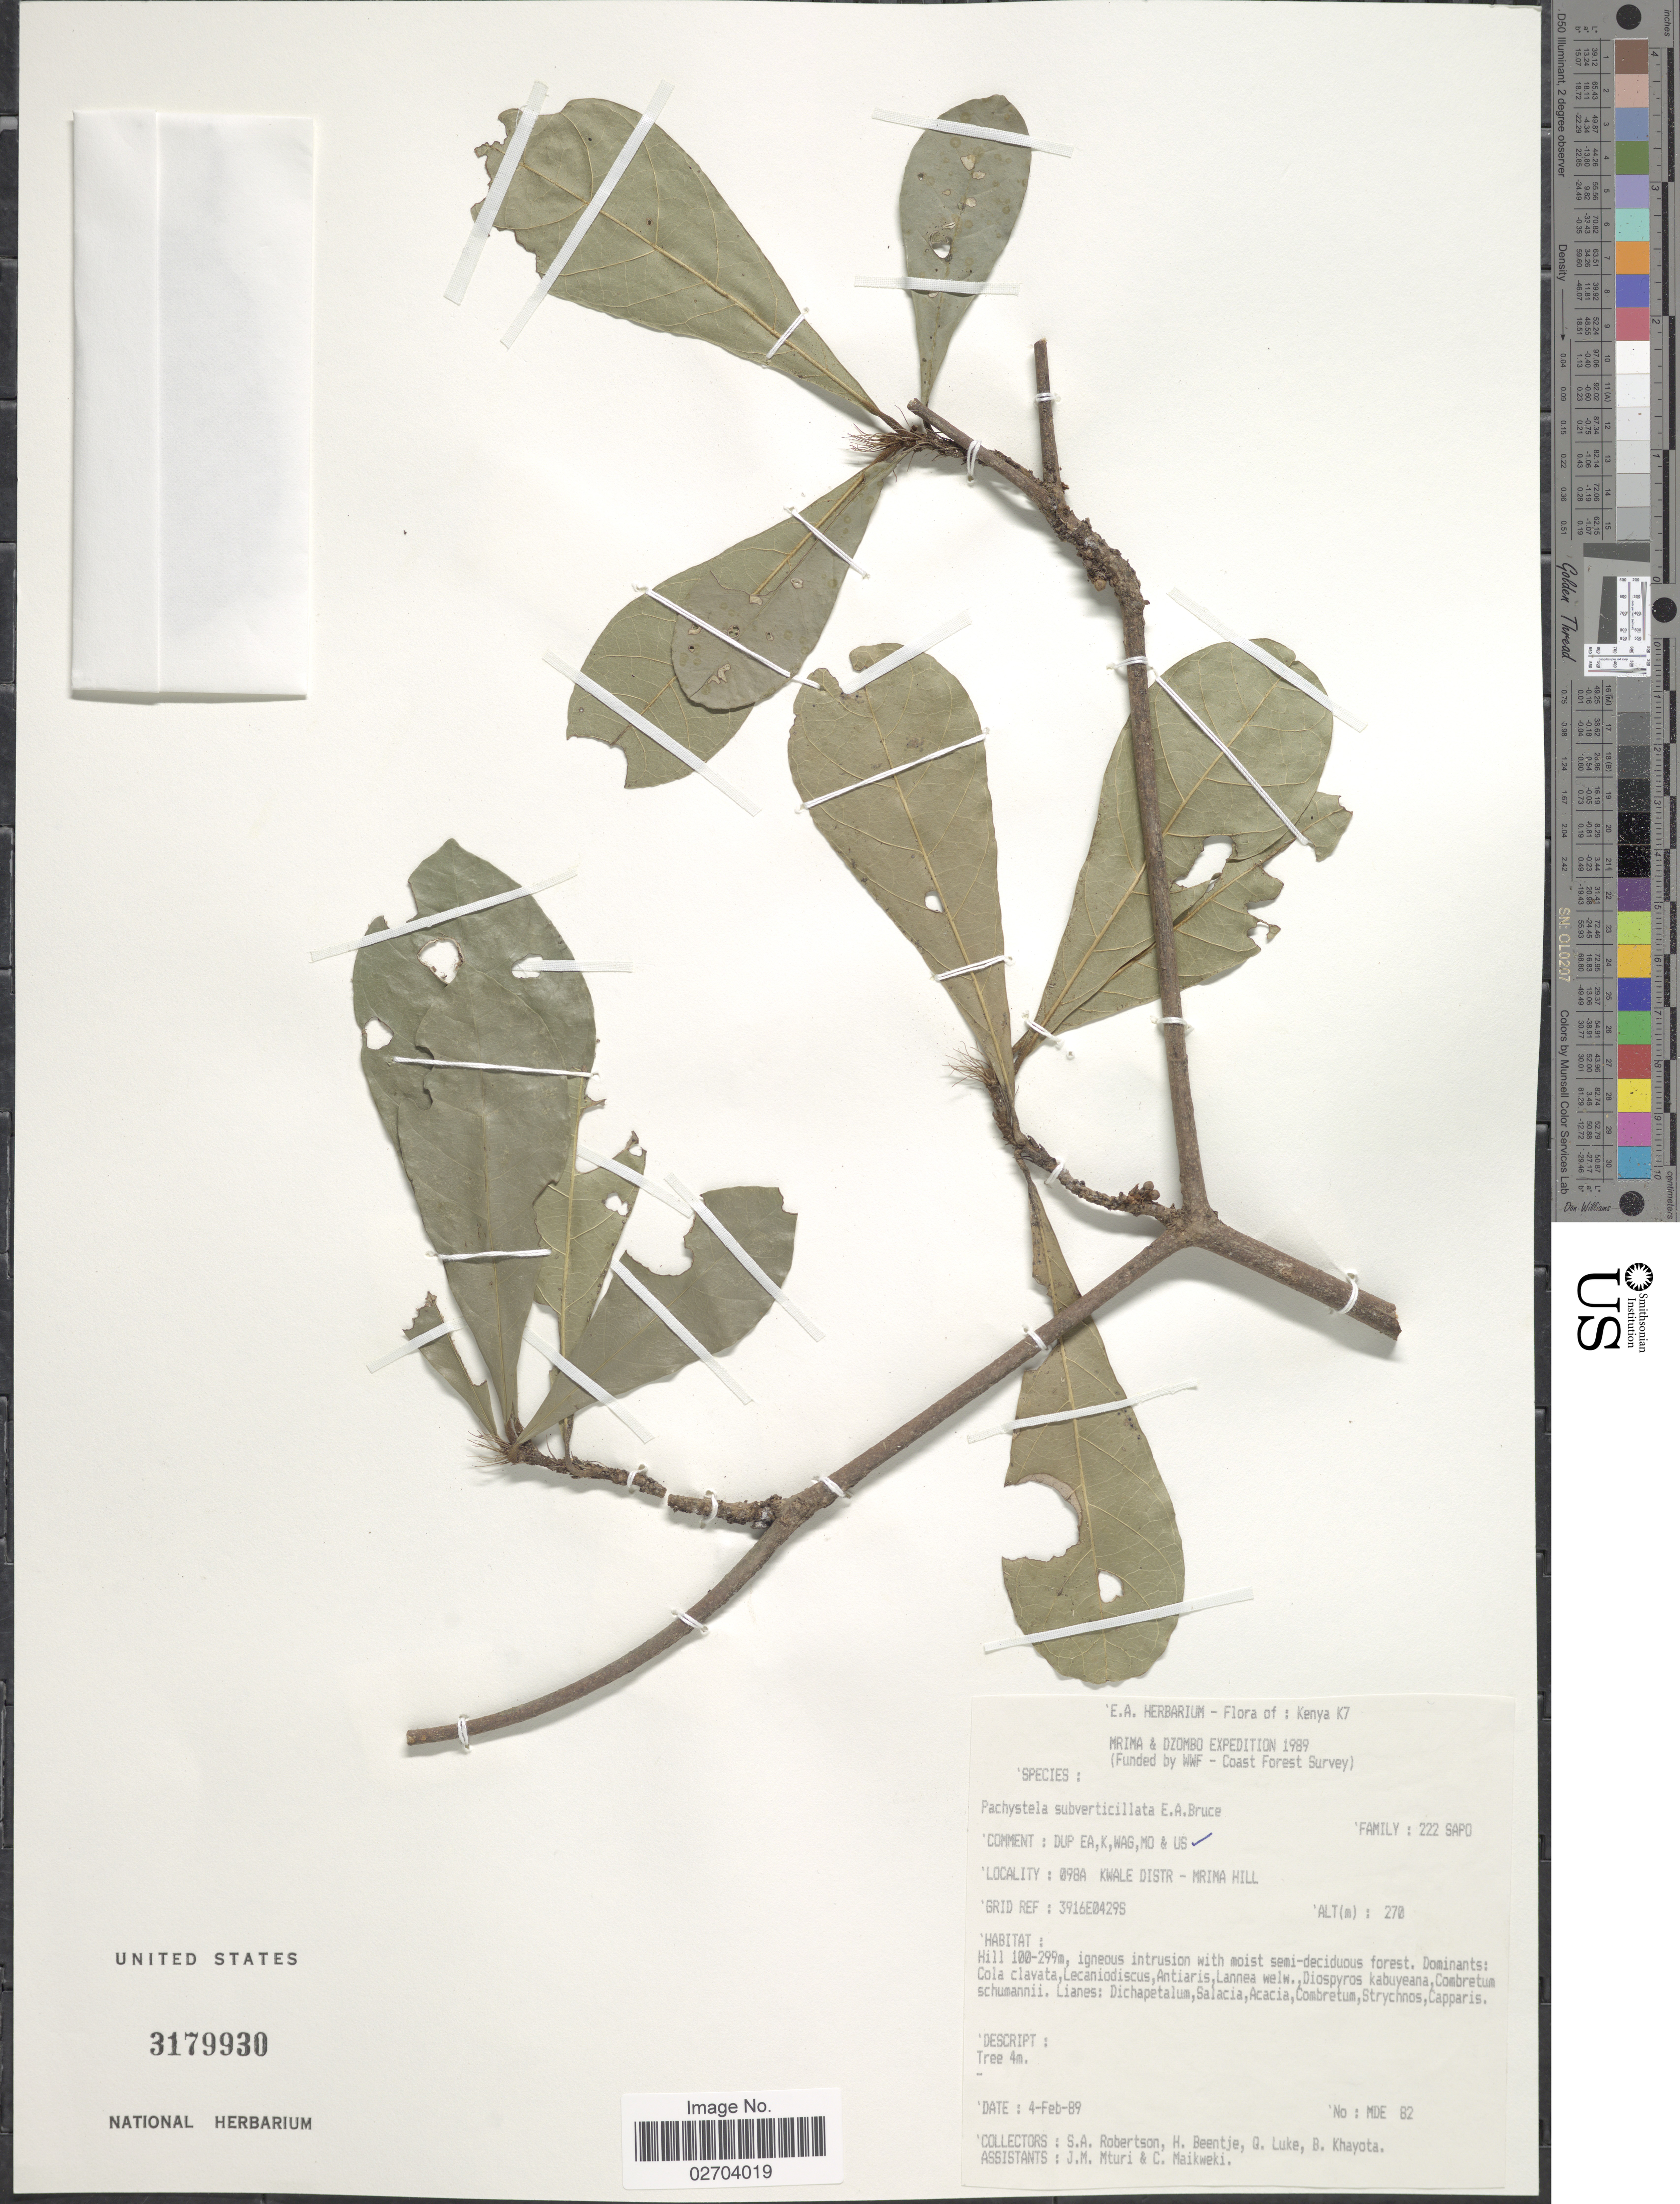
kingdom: Plantae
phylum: Tracheophyta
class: Magnoliopsida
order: Ericales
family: Sapotaceae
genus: Synsepalum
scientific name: Synsepalum subverticillatum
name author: (E.A. Bruce) T.D. Penn.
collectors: S. A. Robertson, H. J. Beentje, Q. Luke, B. Khayota & et al.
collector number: MDE 82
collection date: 1989-02-04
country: Kenya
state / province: Kwale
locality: Kenya K7, 098A Kwale Distr - Mrima Hilll. GRID REF: 3916E0429S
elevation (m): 270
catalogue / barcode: US 3179930